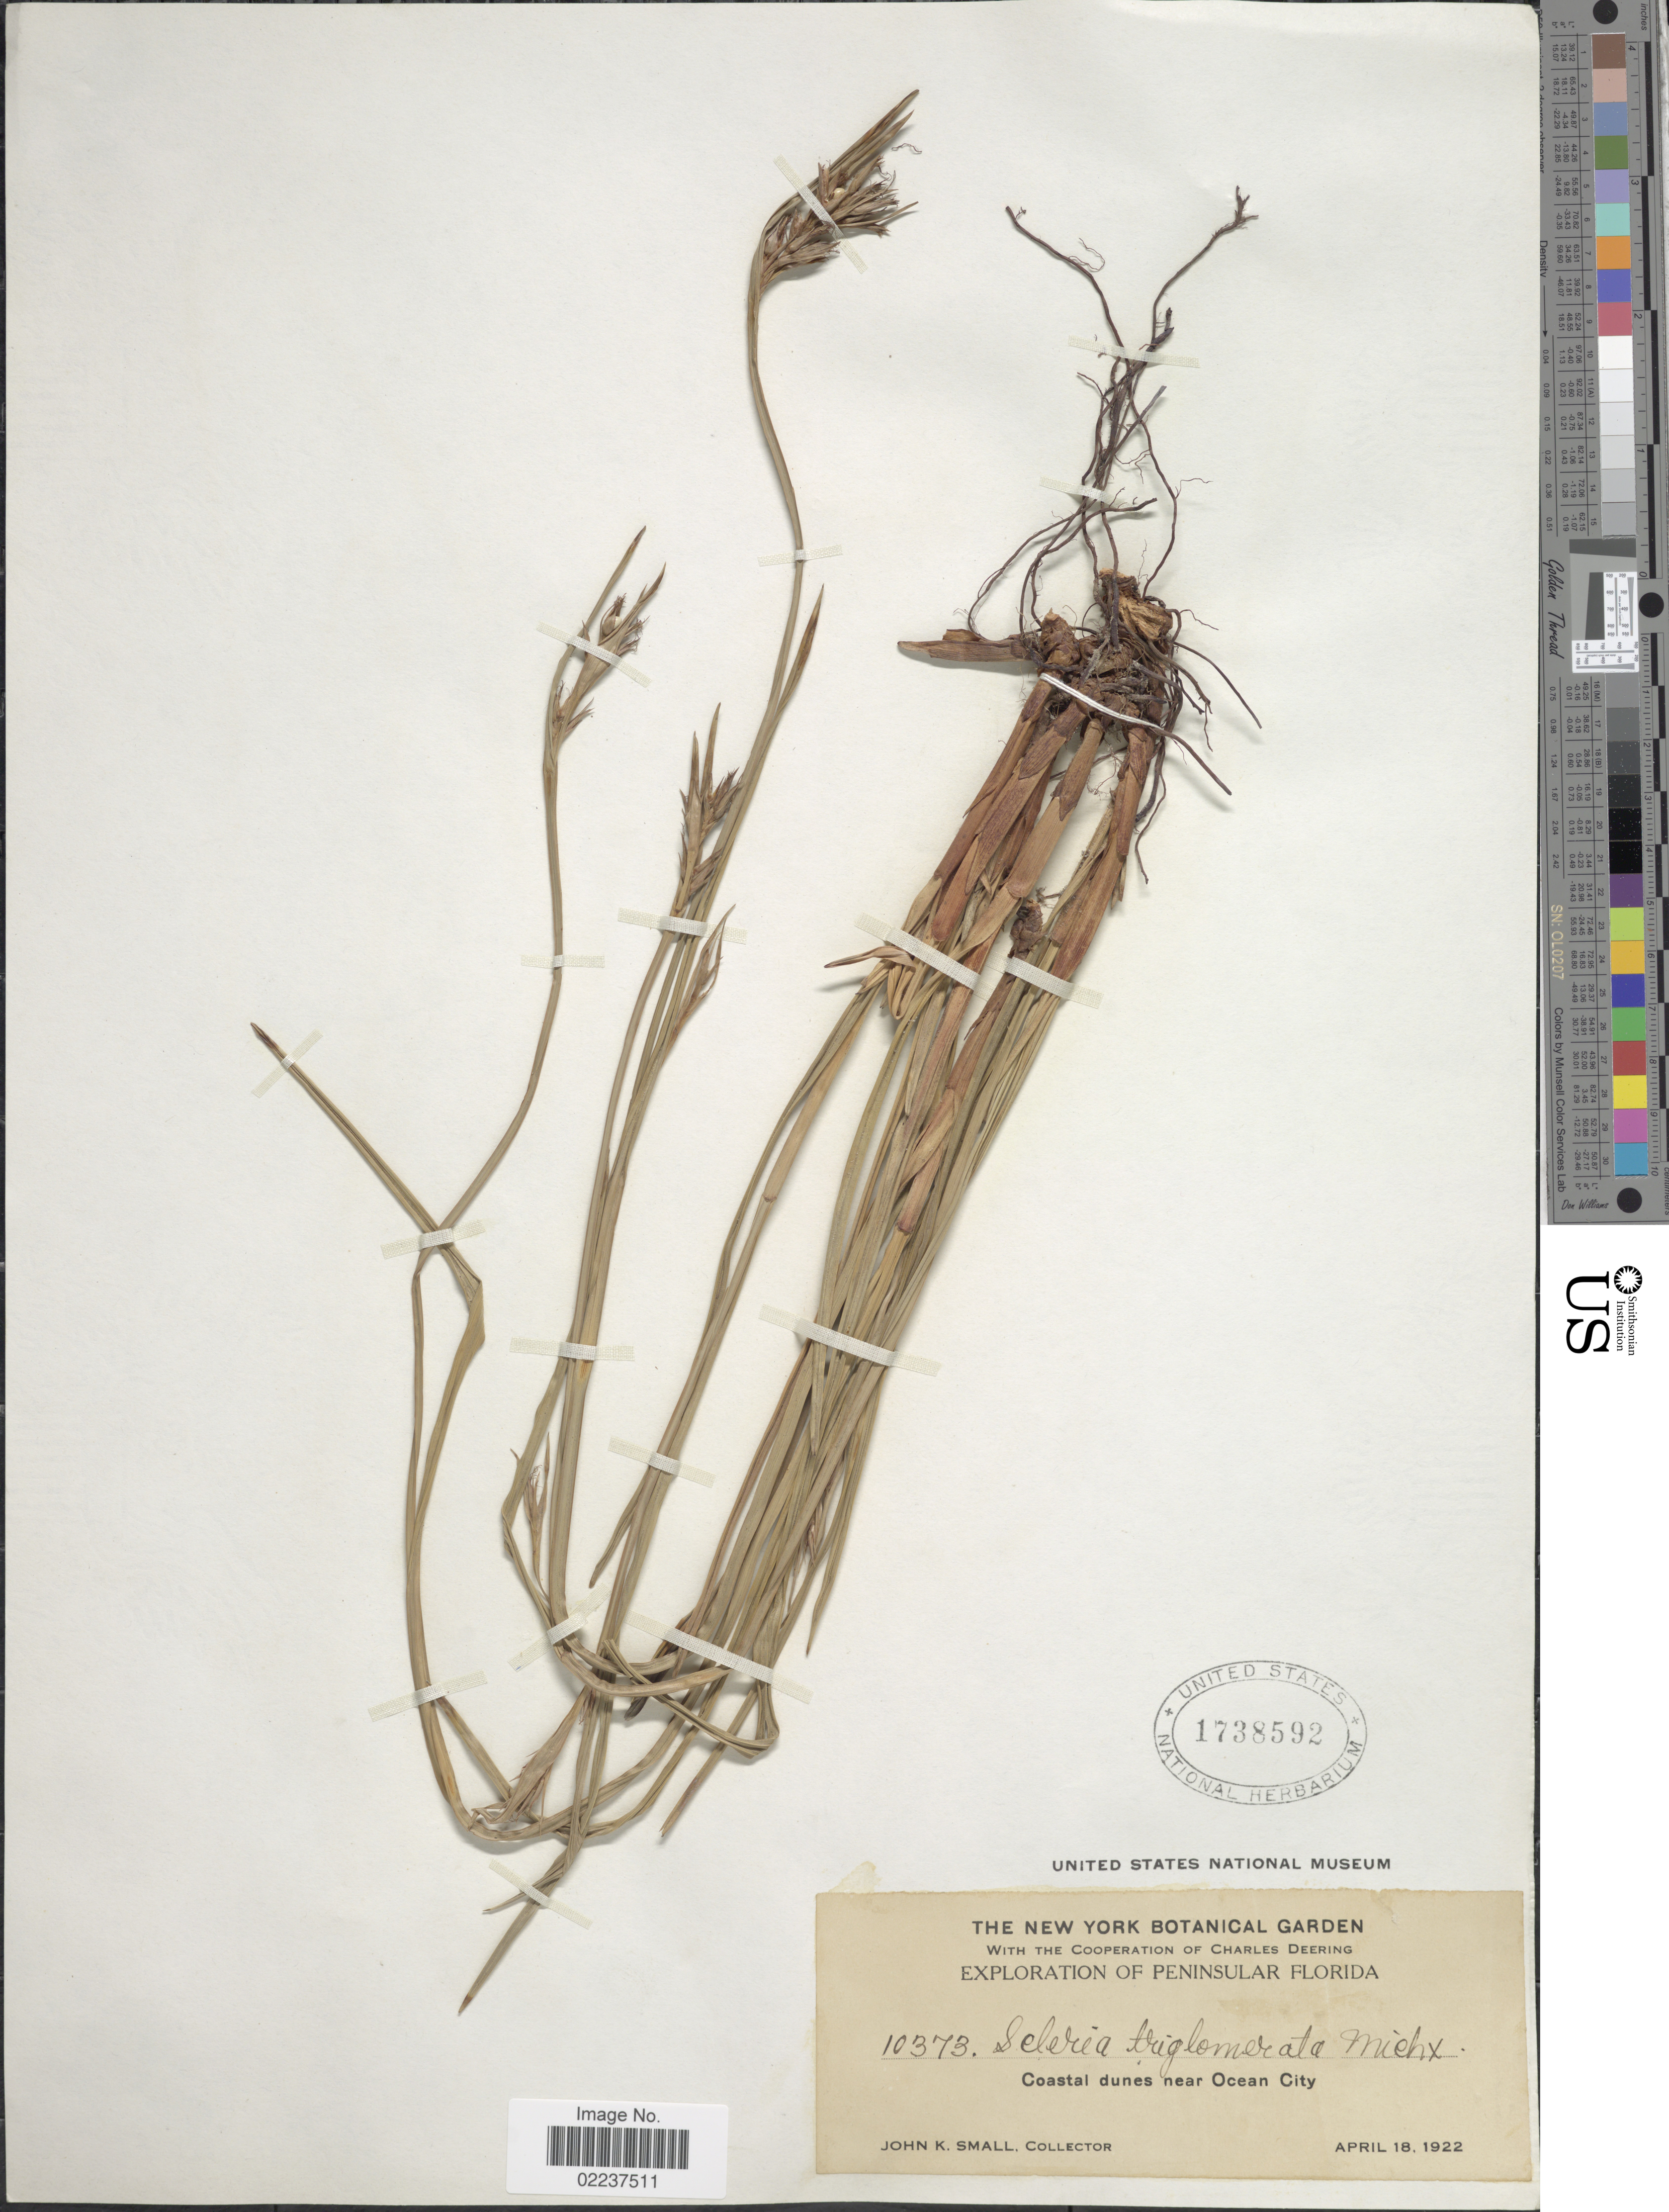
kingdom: Plantae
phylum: Tracheophyta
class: Liliopsida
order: Poales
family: Cyperaceae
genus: Scleria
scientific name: Scleria triglomerata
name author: Michx.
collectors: J. K. Small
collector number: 10373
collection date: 1922-04-18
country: United States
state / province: Florida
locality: Coastal dunes near Ocean City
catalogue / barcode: US 1738592